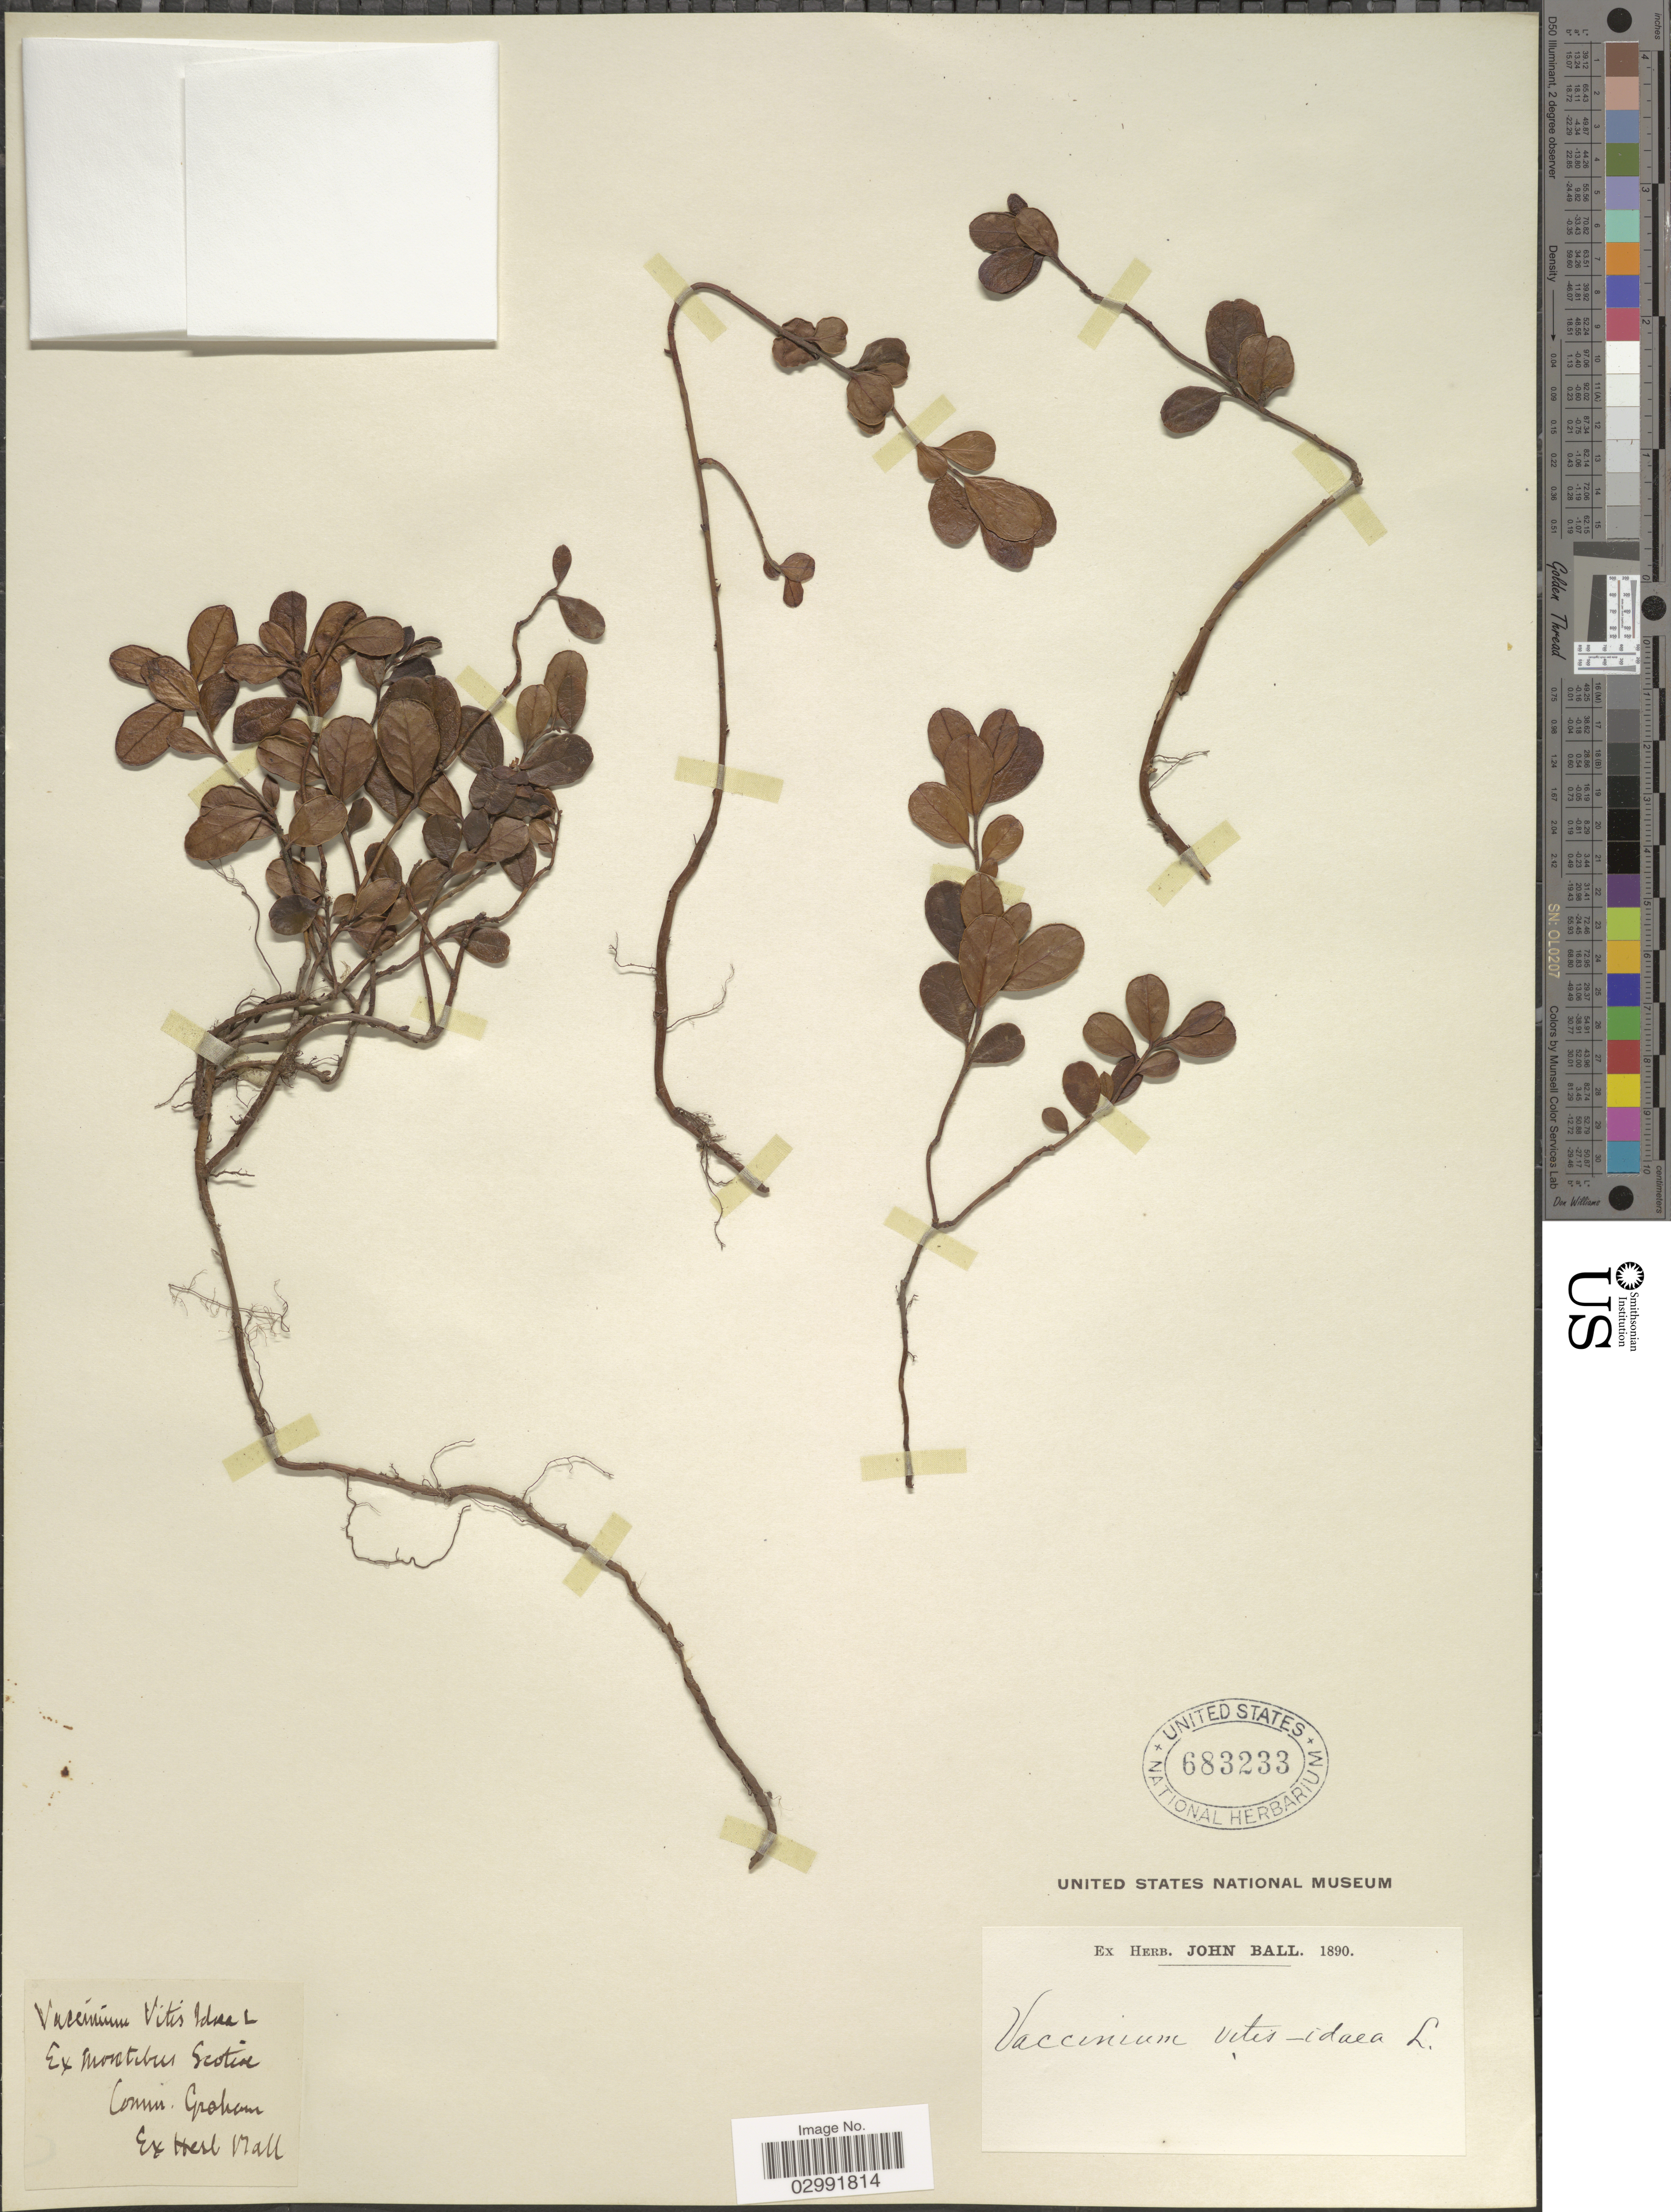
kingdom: Plantae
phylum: Tracheophyta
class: Magnoliopsida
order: Ericales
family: Ericaceae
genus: Vaccinium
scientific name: Vaccinium vitis-idaea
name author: L.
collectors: ex herb. John Ball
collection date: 1890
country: United Kingdom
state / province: Scotland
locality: Ex montibus Scotia.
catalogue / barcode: US 683233